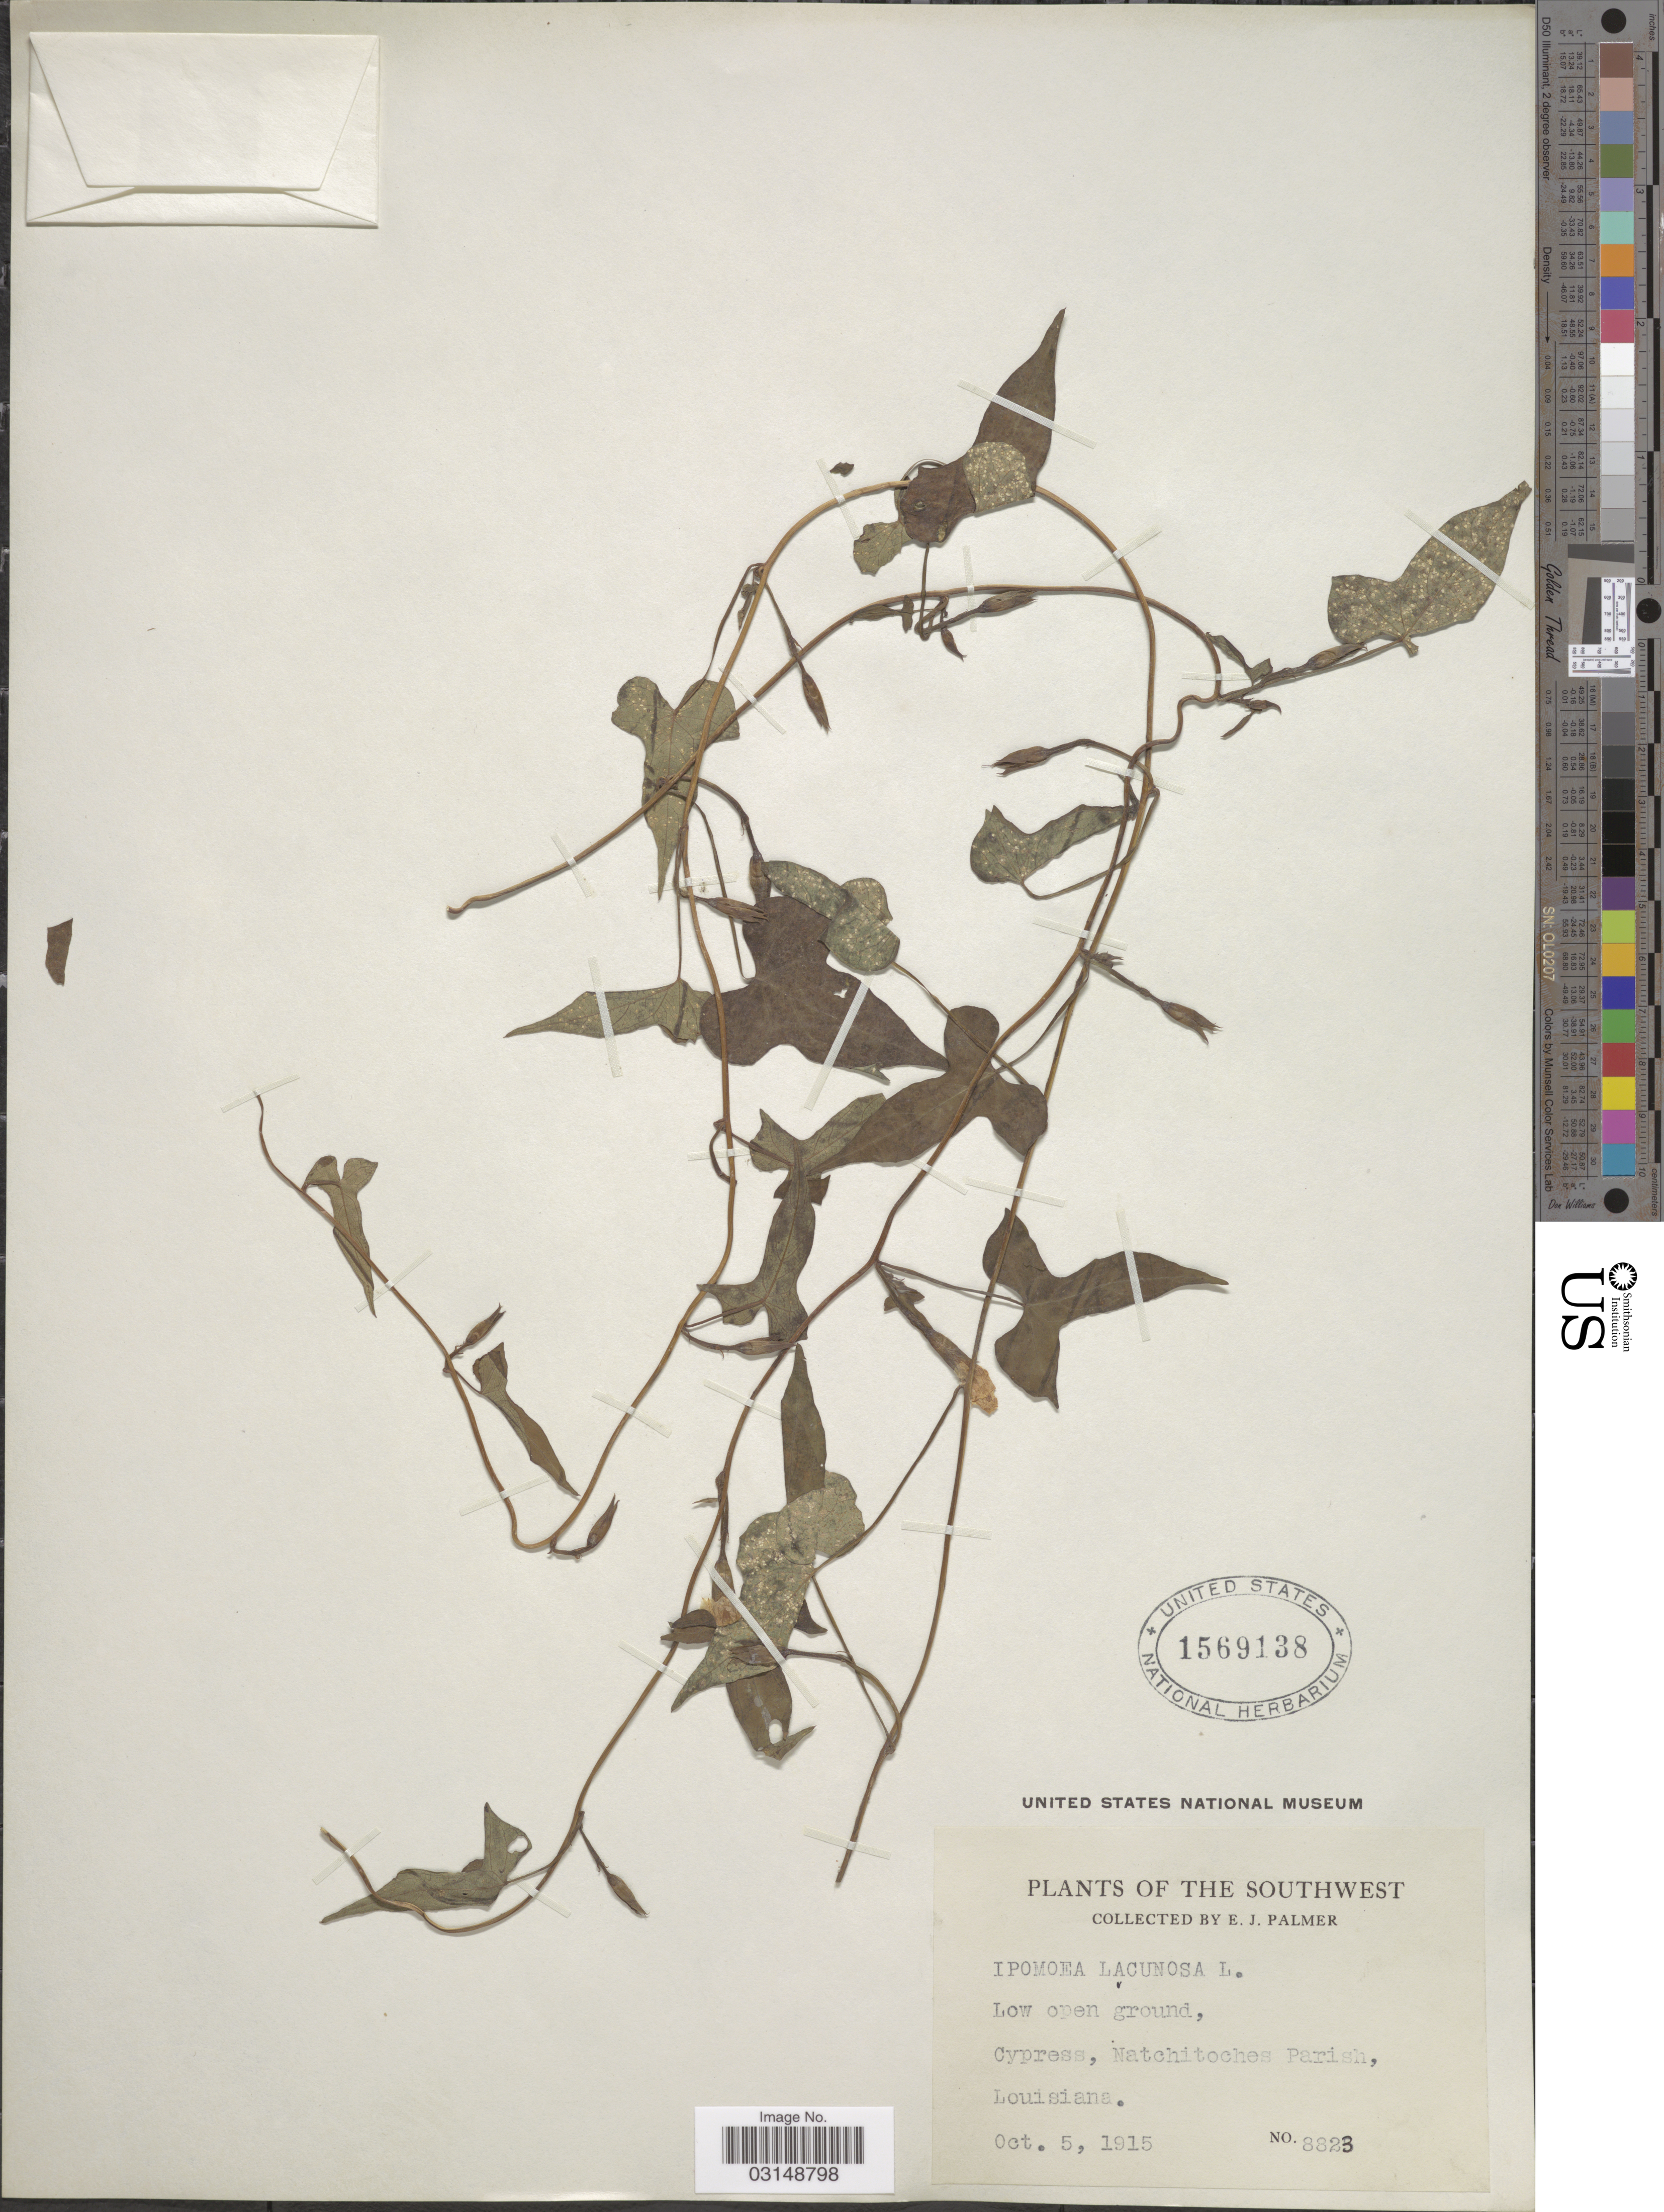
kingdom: Plantae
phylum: Tracheophyta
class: Magnoliopsida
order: Solanales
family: Convolvulaceae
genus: Ipomoea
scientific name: Ipomoea lacunosa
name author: L.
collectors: E. J. Palmer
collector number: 8823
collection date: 1915-10-05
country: United States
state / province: Louisiana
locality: Southwest. Cypress, Natchitoches Parish.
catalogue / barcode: US 1569138